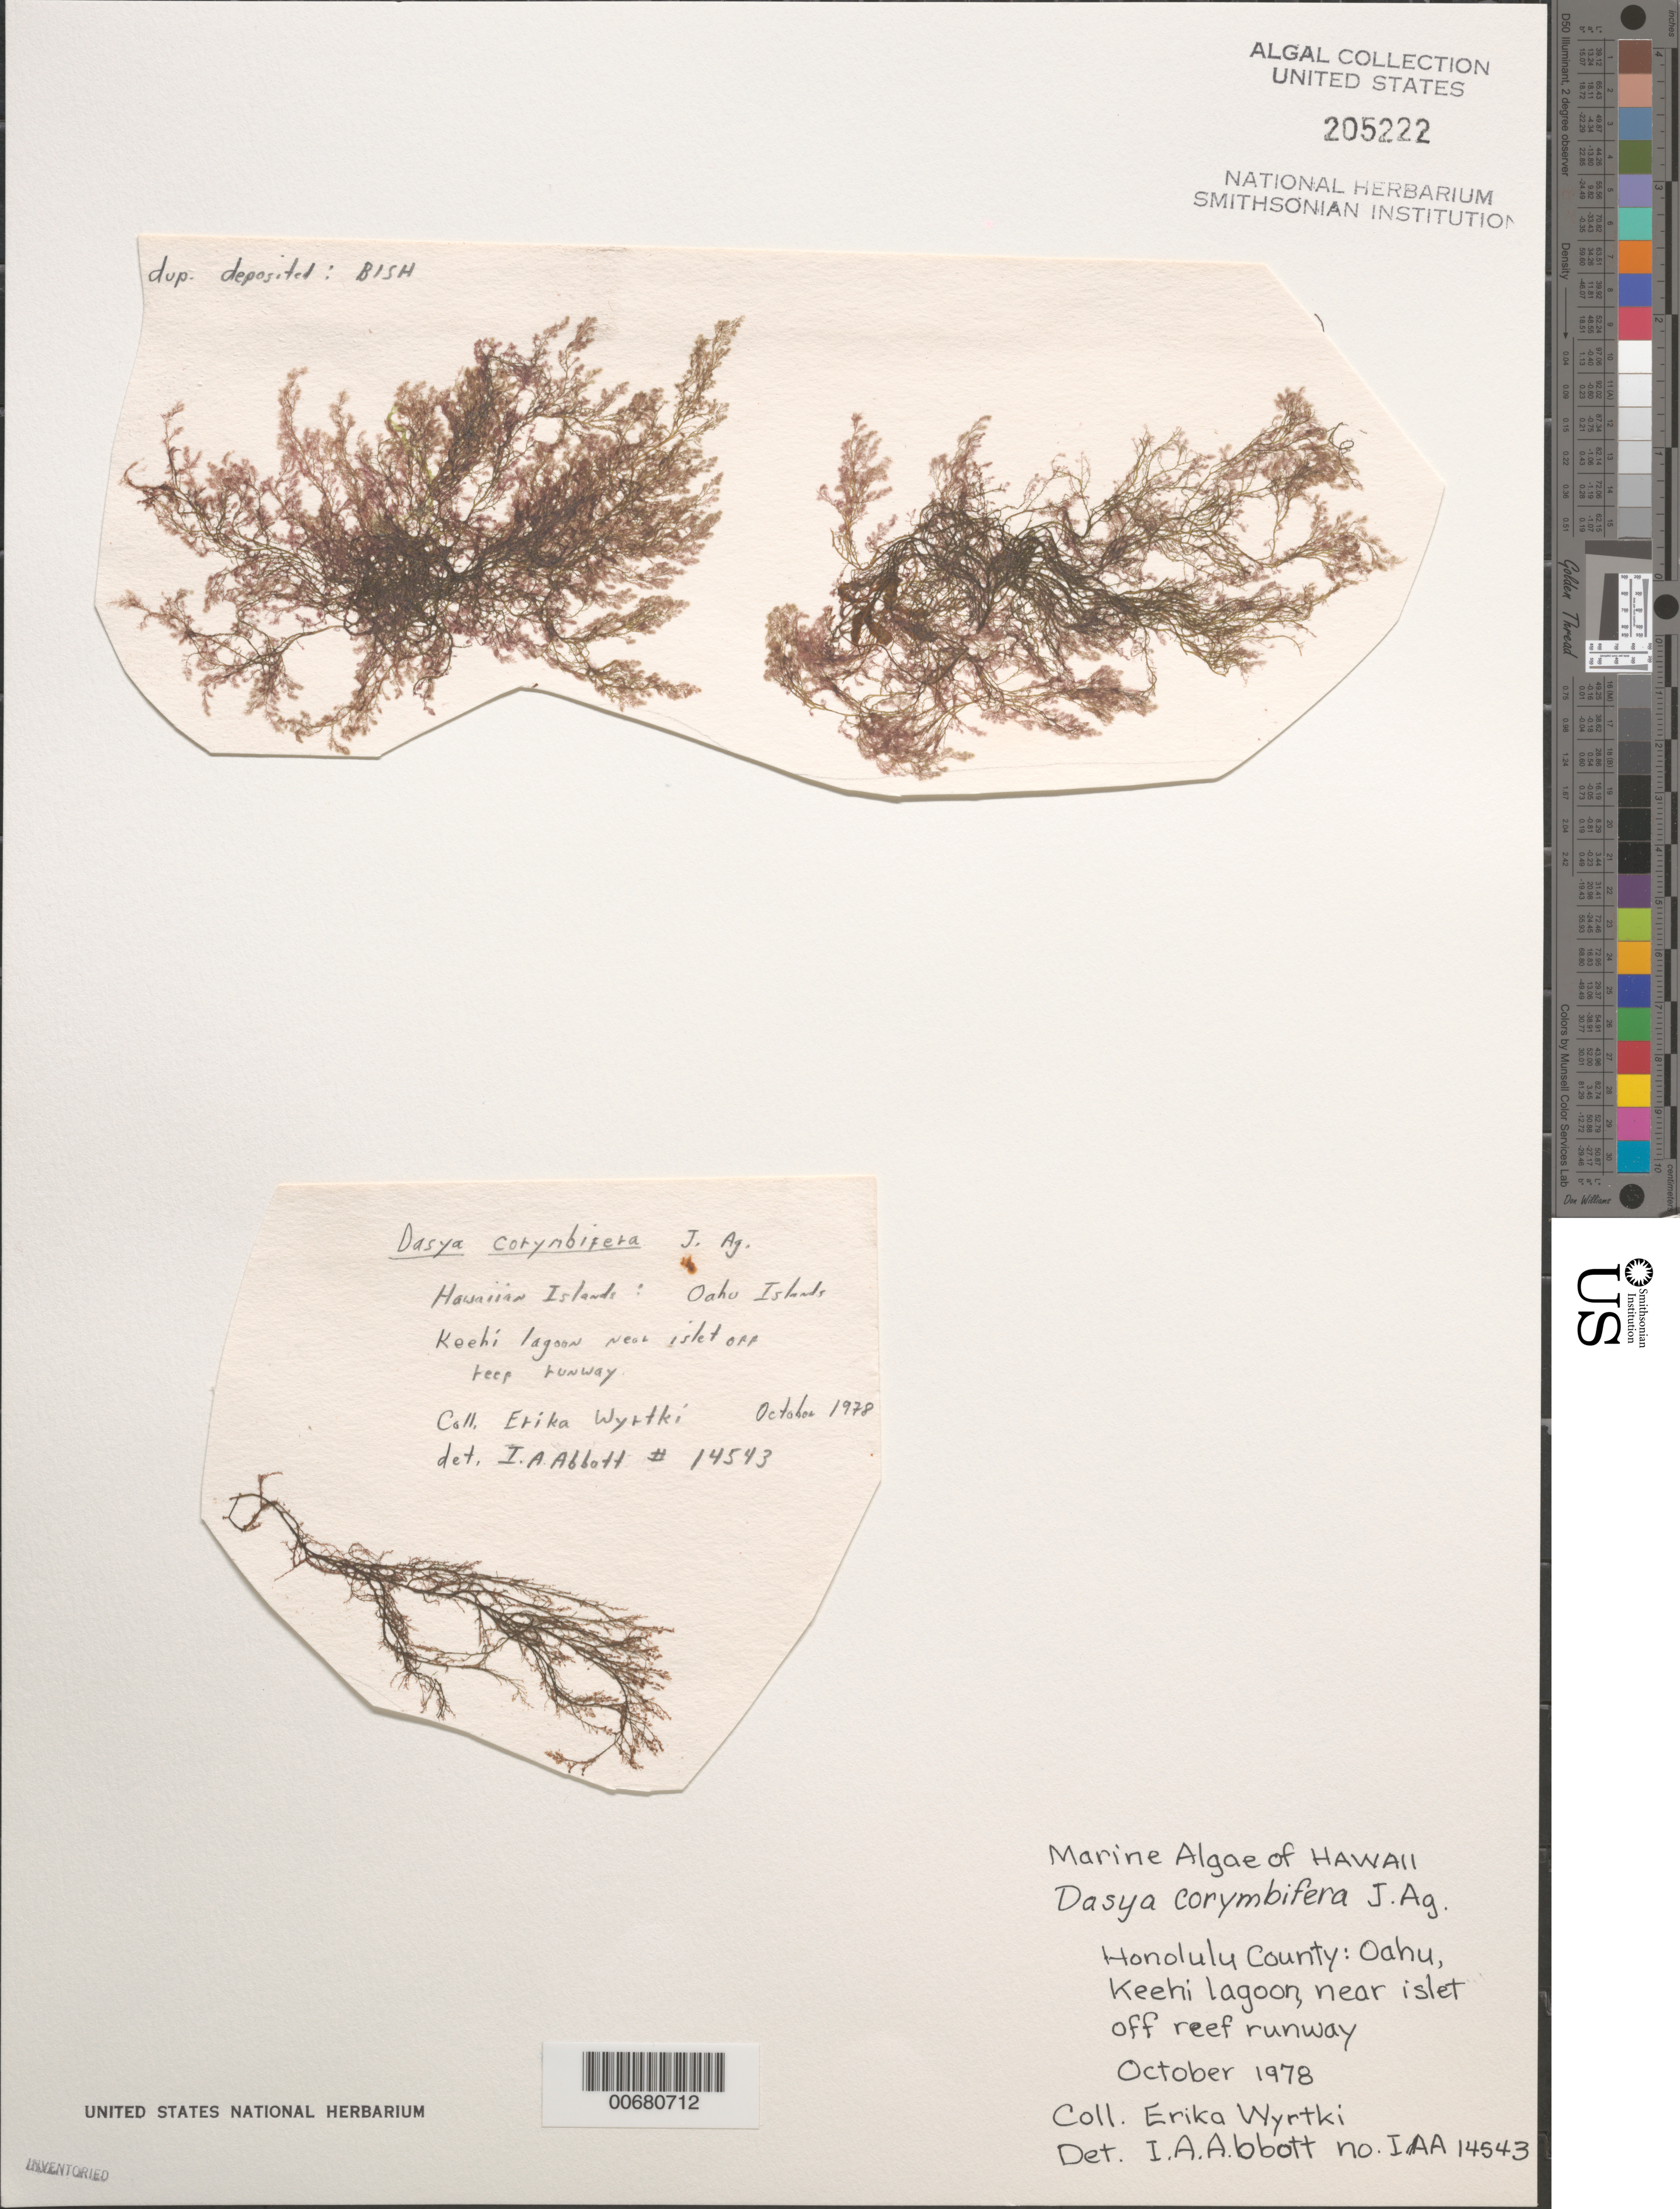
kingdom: Plantae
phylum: Rhodophyta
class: Florideophyceae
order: Ceramiales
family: Dasyaceae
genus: Dasya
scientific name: Dasya corymbifera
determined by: Abbott, Isabella A.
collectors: E. Wyrtki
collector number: IAA 14543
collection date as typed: Oct 1978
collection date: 1978-10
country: United States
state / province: Hawaii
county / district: Honolulu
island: Oahu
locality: Keehi lagoon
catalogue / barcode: US 205222